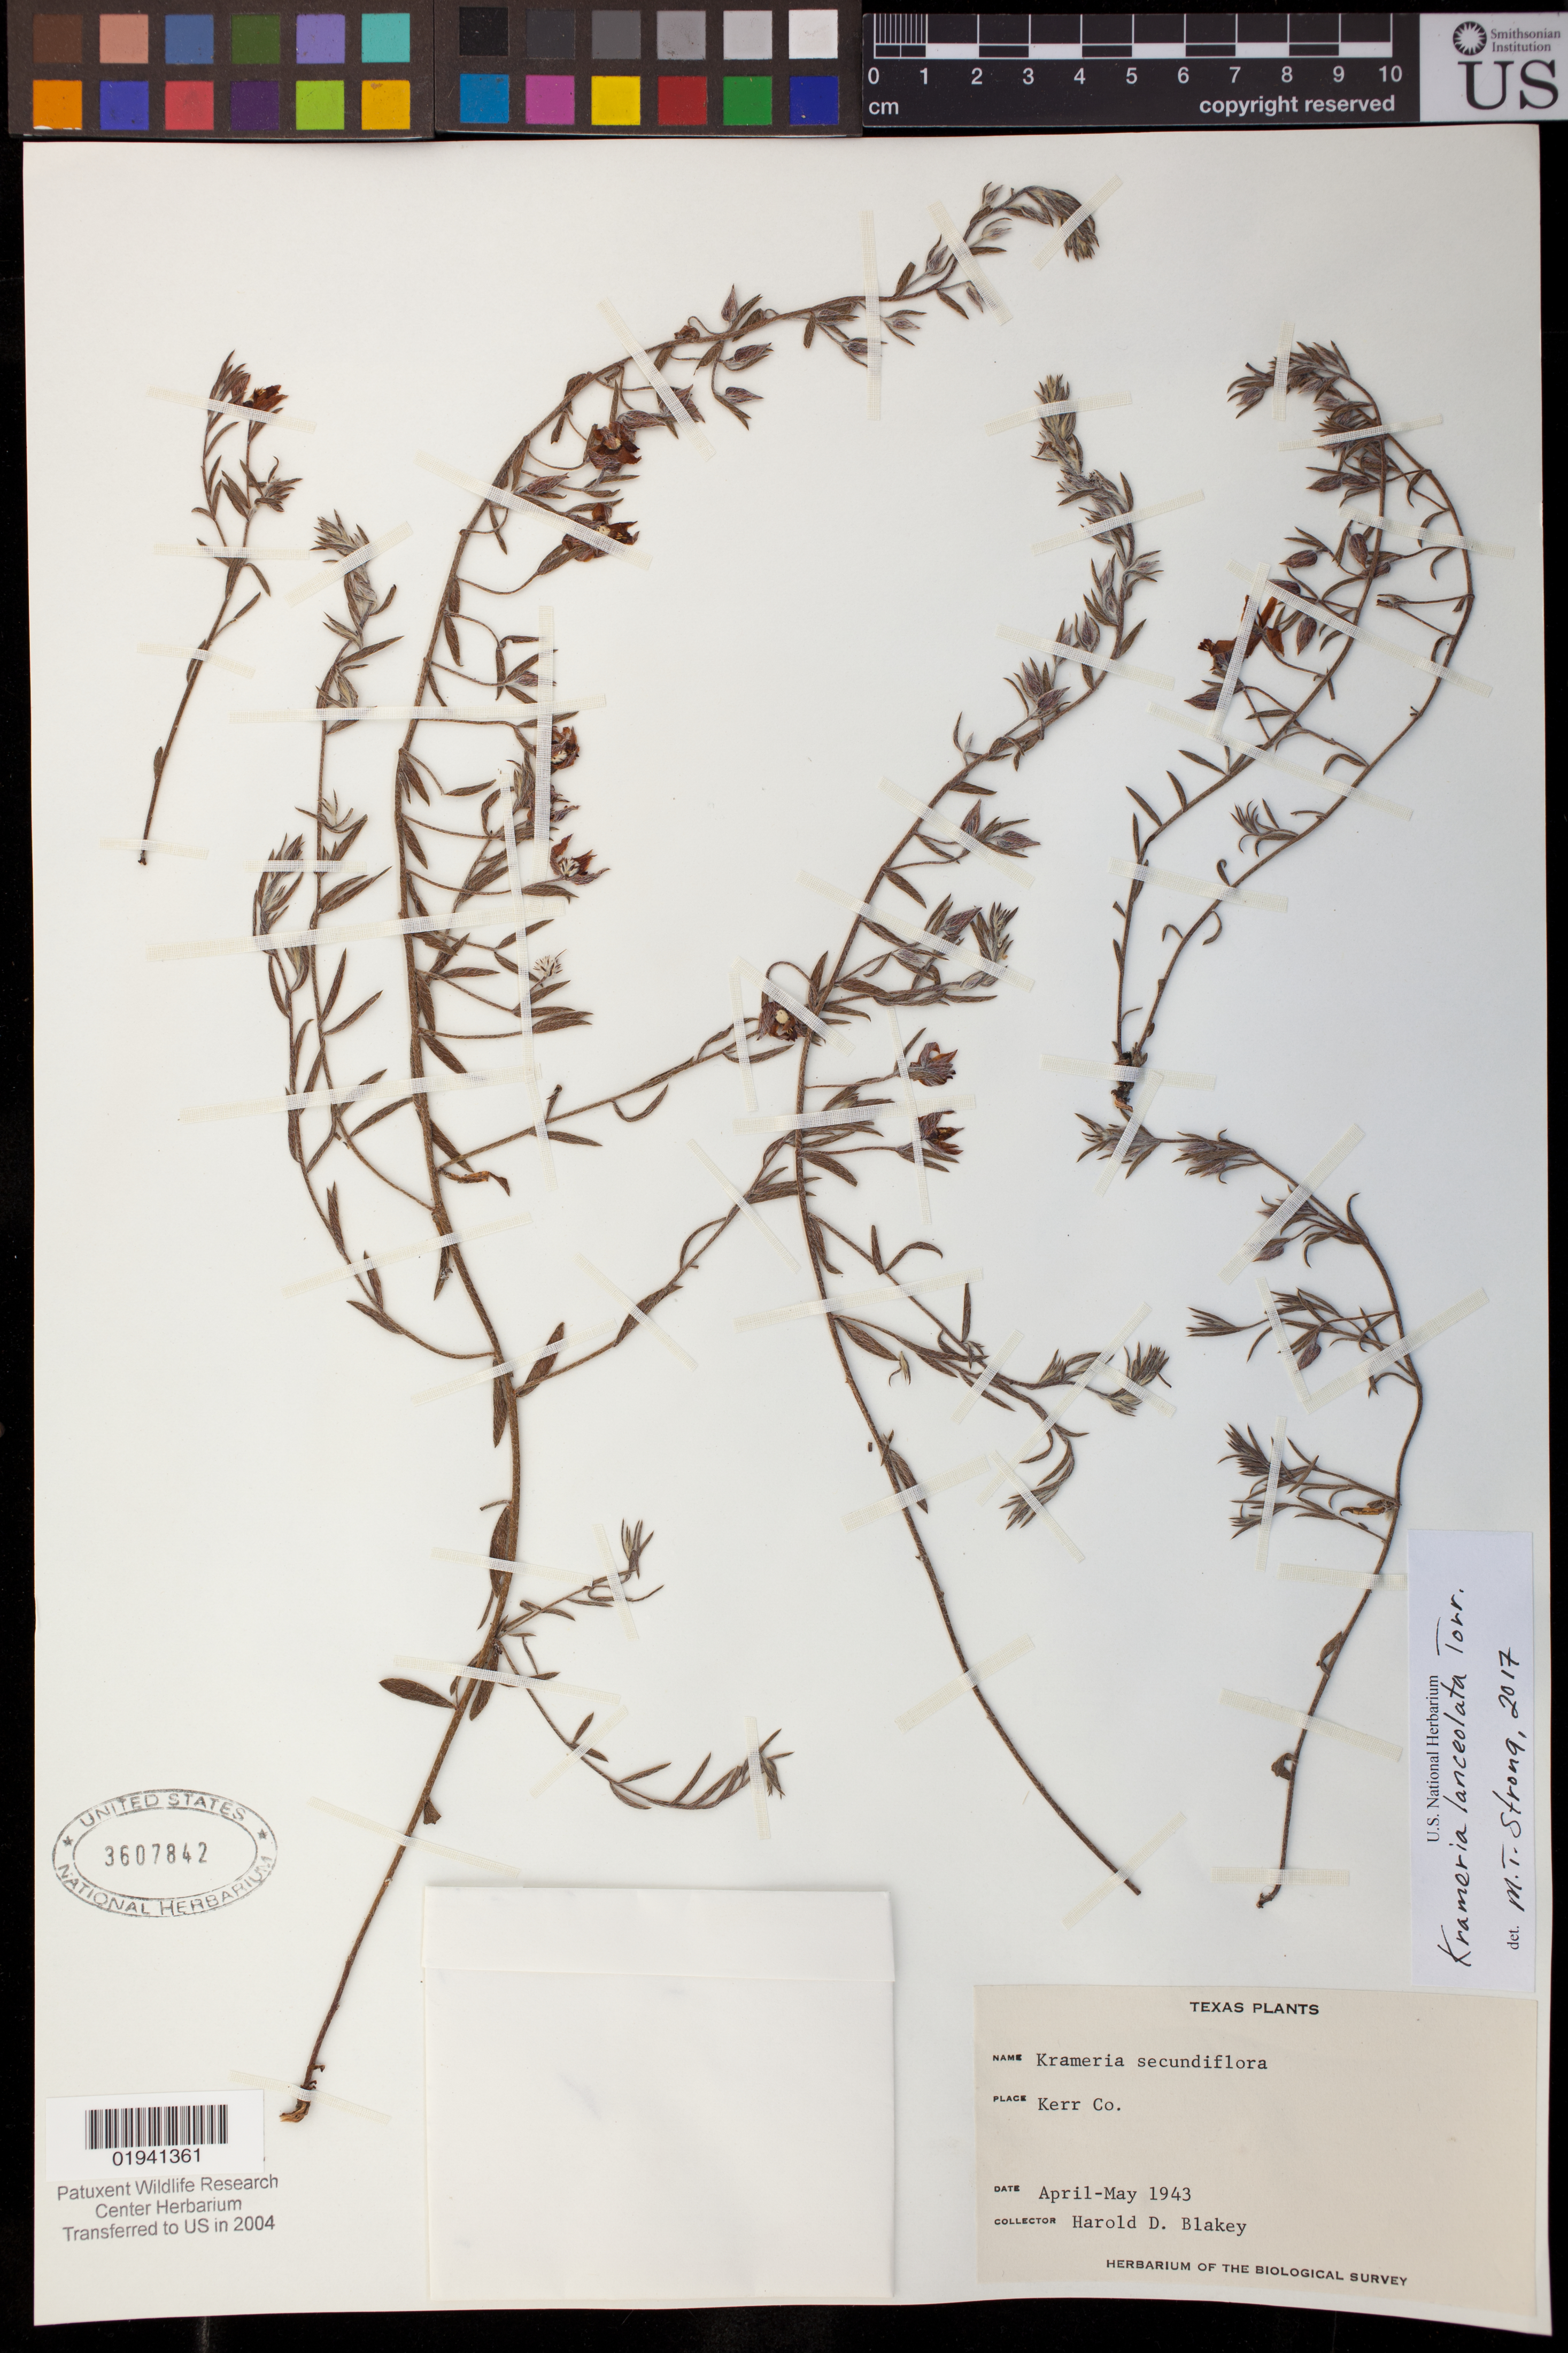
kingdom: Plantae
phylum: Tracheophyta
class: Magnoliopsida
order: Zygophyllales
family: Krameriaceae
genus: Krameria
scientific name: Krameria lanceolata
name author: Torr.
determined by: Strong, M. T., (US), Smithsonian Institution - National Museum of Natural History (UNITED STATES)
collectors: H. Blakey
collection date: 1943-04/1943-05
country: United States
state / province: Texas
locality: Kerr Co.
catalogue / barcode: US 3607842